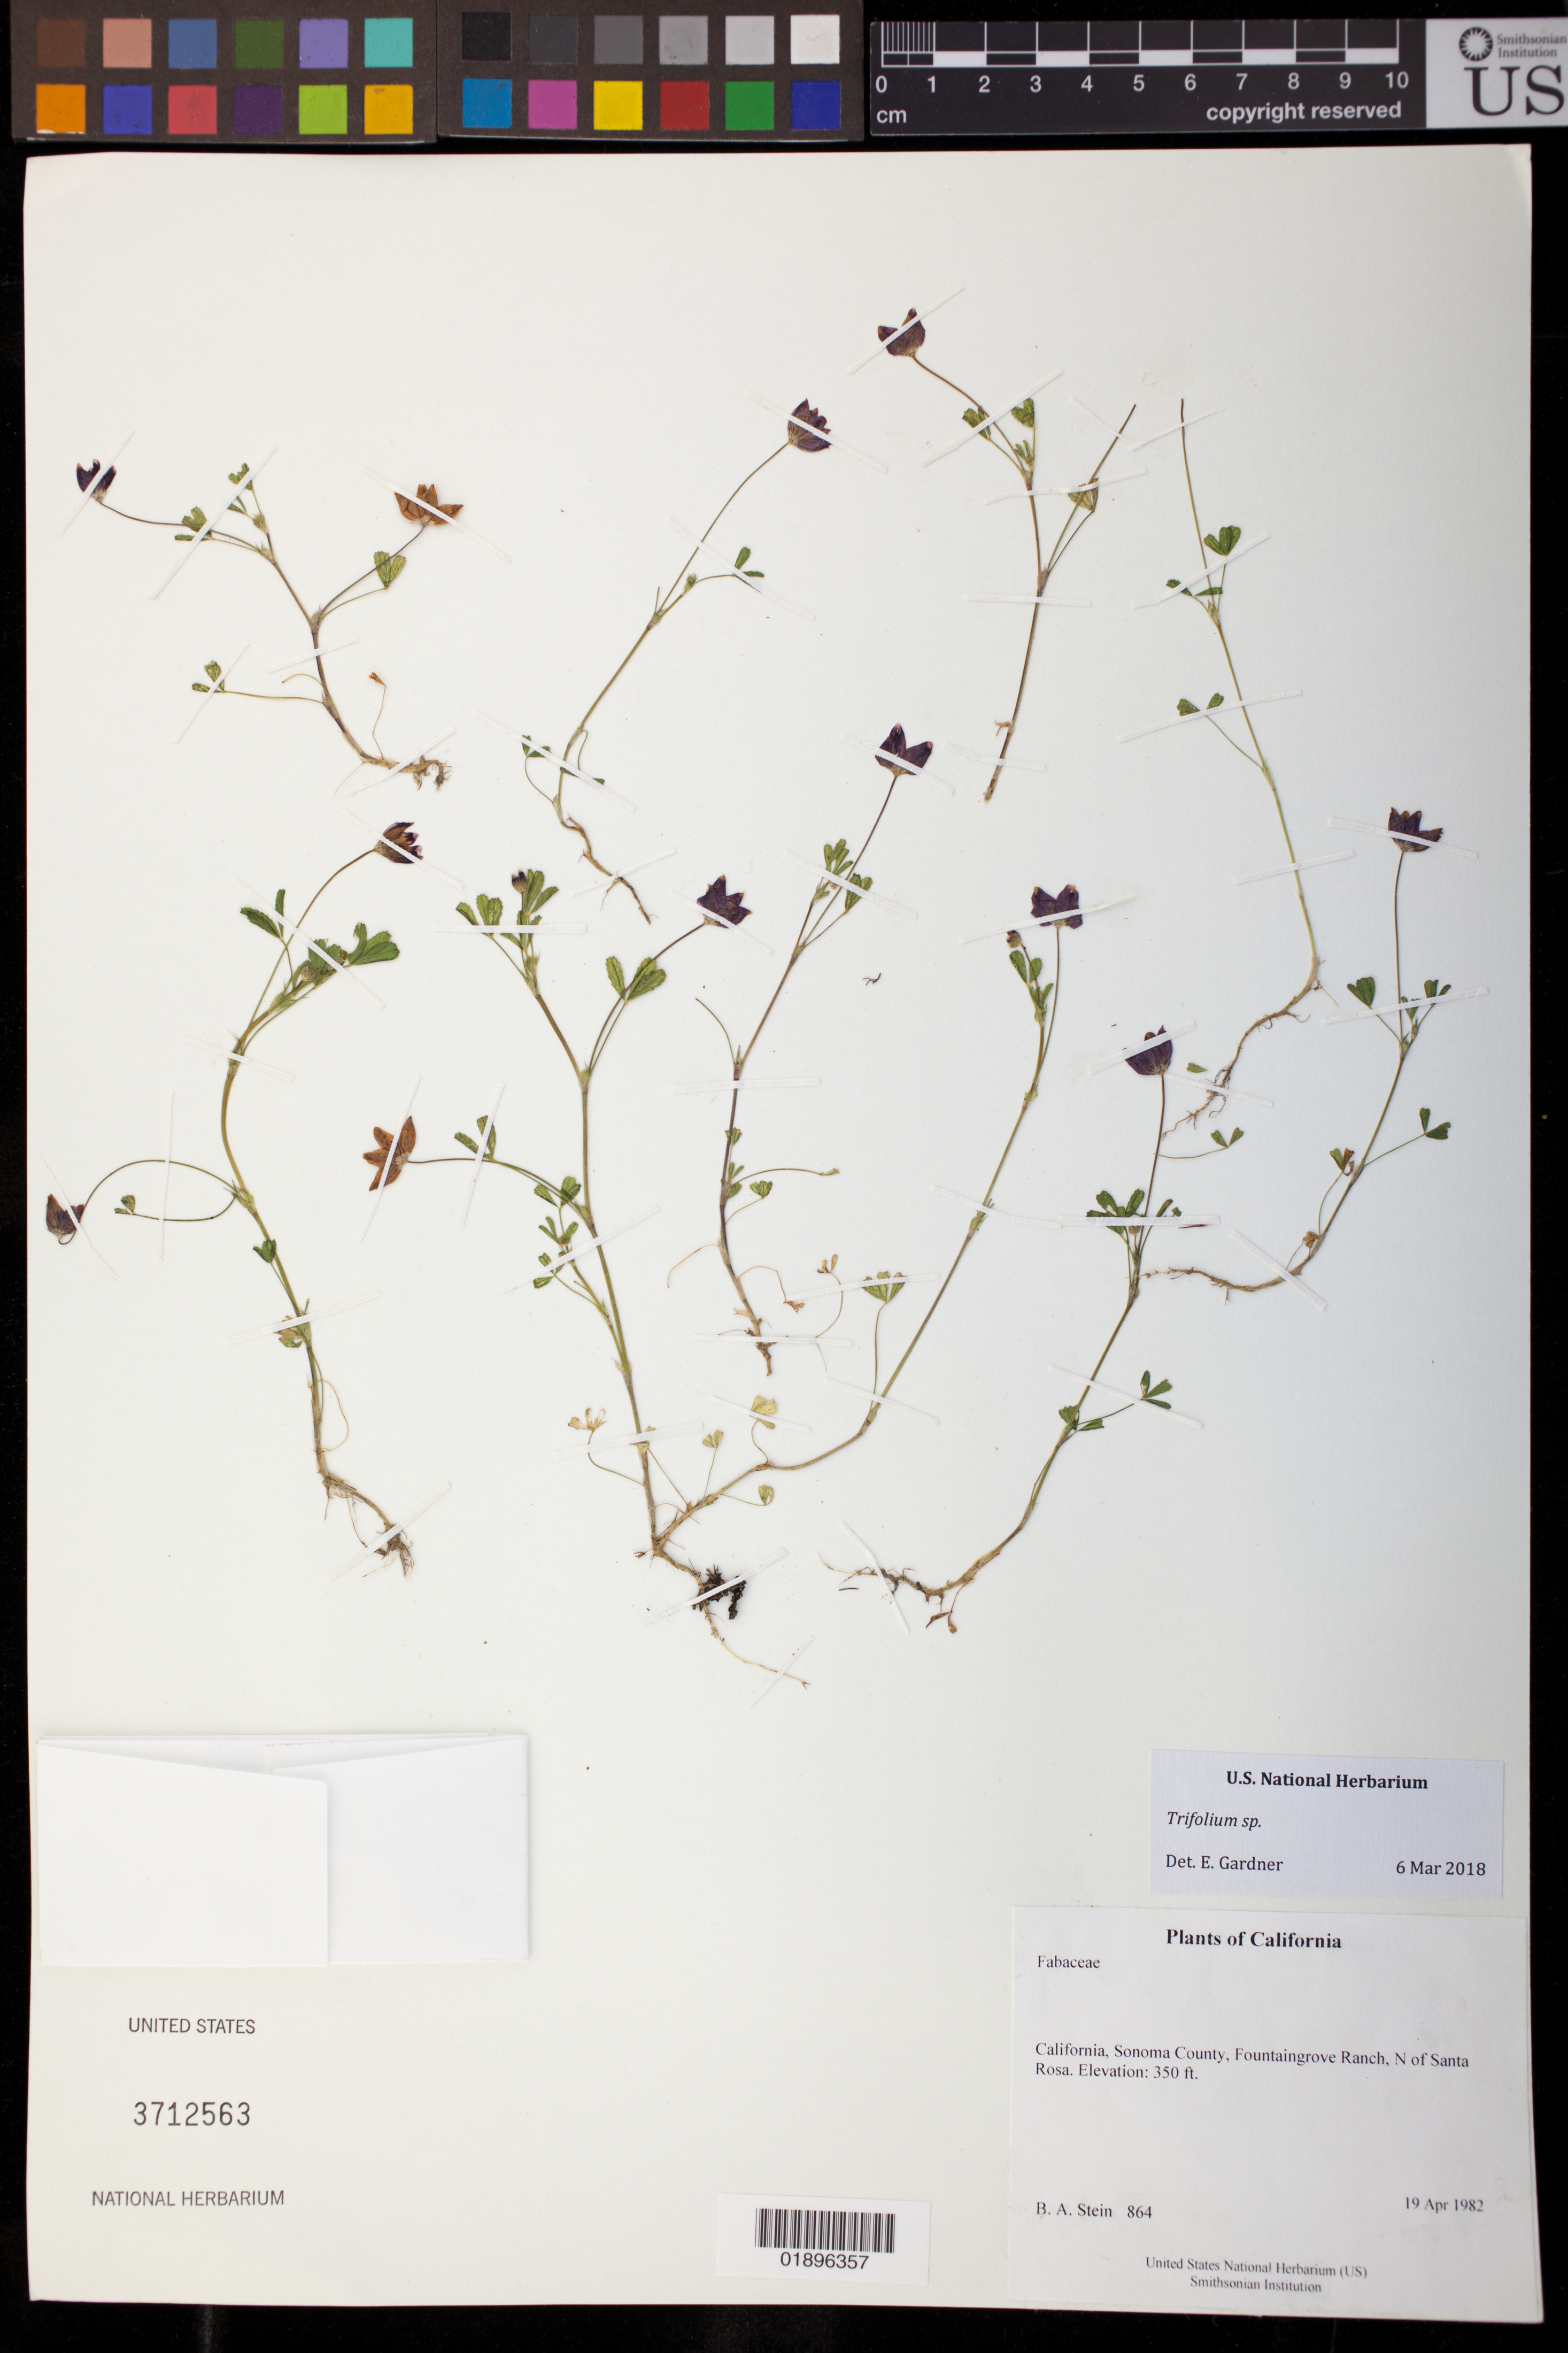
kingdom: Plantae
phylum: Tracheophyta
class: Magnoliopsida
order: Fabales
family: Fabaceae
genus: Trifolium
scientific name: Trifolium sp.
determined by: Gardner, E. M.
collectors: B. A. Stein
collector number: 864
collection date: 1982-04-19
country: United States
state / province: California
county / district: Sonoma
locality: Fountaingrove Ranch, N of Santa Rosa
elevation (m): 107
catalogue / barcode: US 3712563